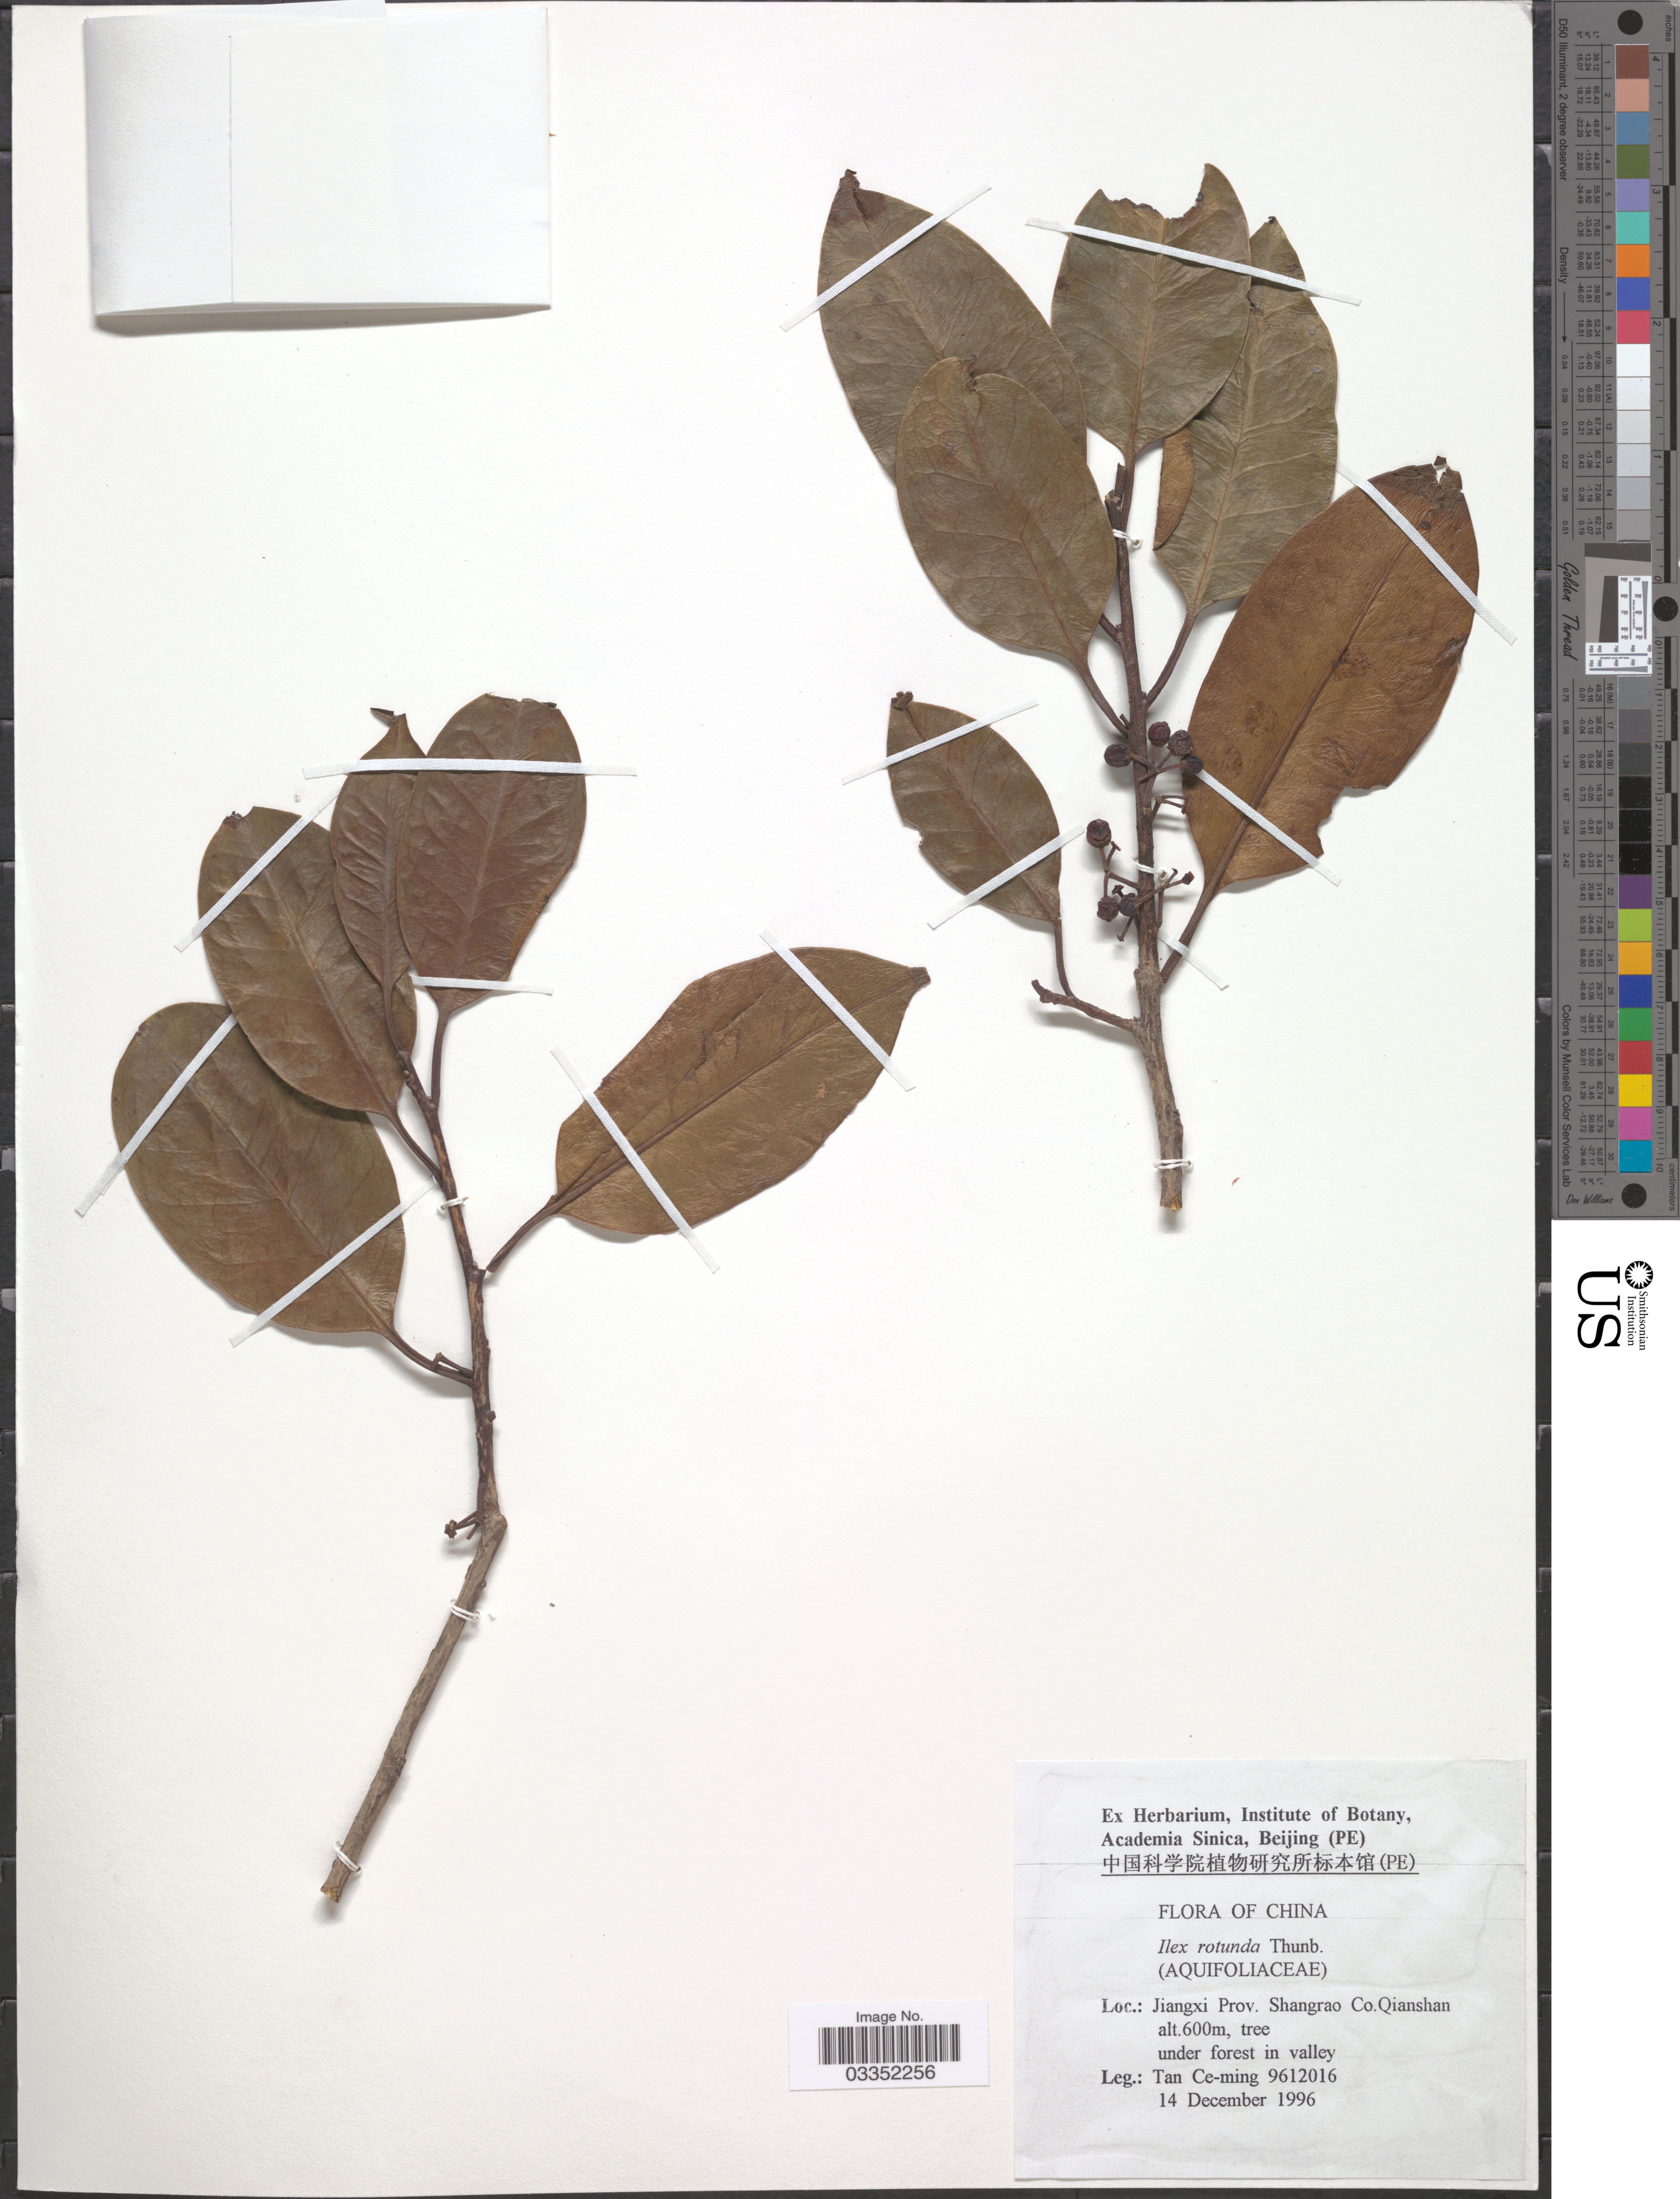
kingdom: Plantae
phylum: Tracheophyta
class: Magnoliopsida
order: Aquifoliales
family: Aquifoliaceae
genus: Ilex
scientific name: Ilex rotunda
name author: Thunb.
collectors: Tan Ce-Ming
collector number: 9612016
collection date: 1996-12-14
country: China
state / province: Jiangxi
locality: Shangrao Co. Qianshan.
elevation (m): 600